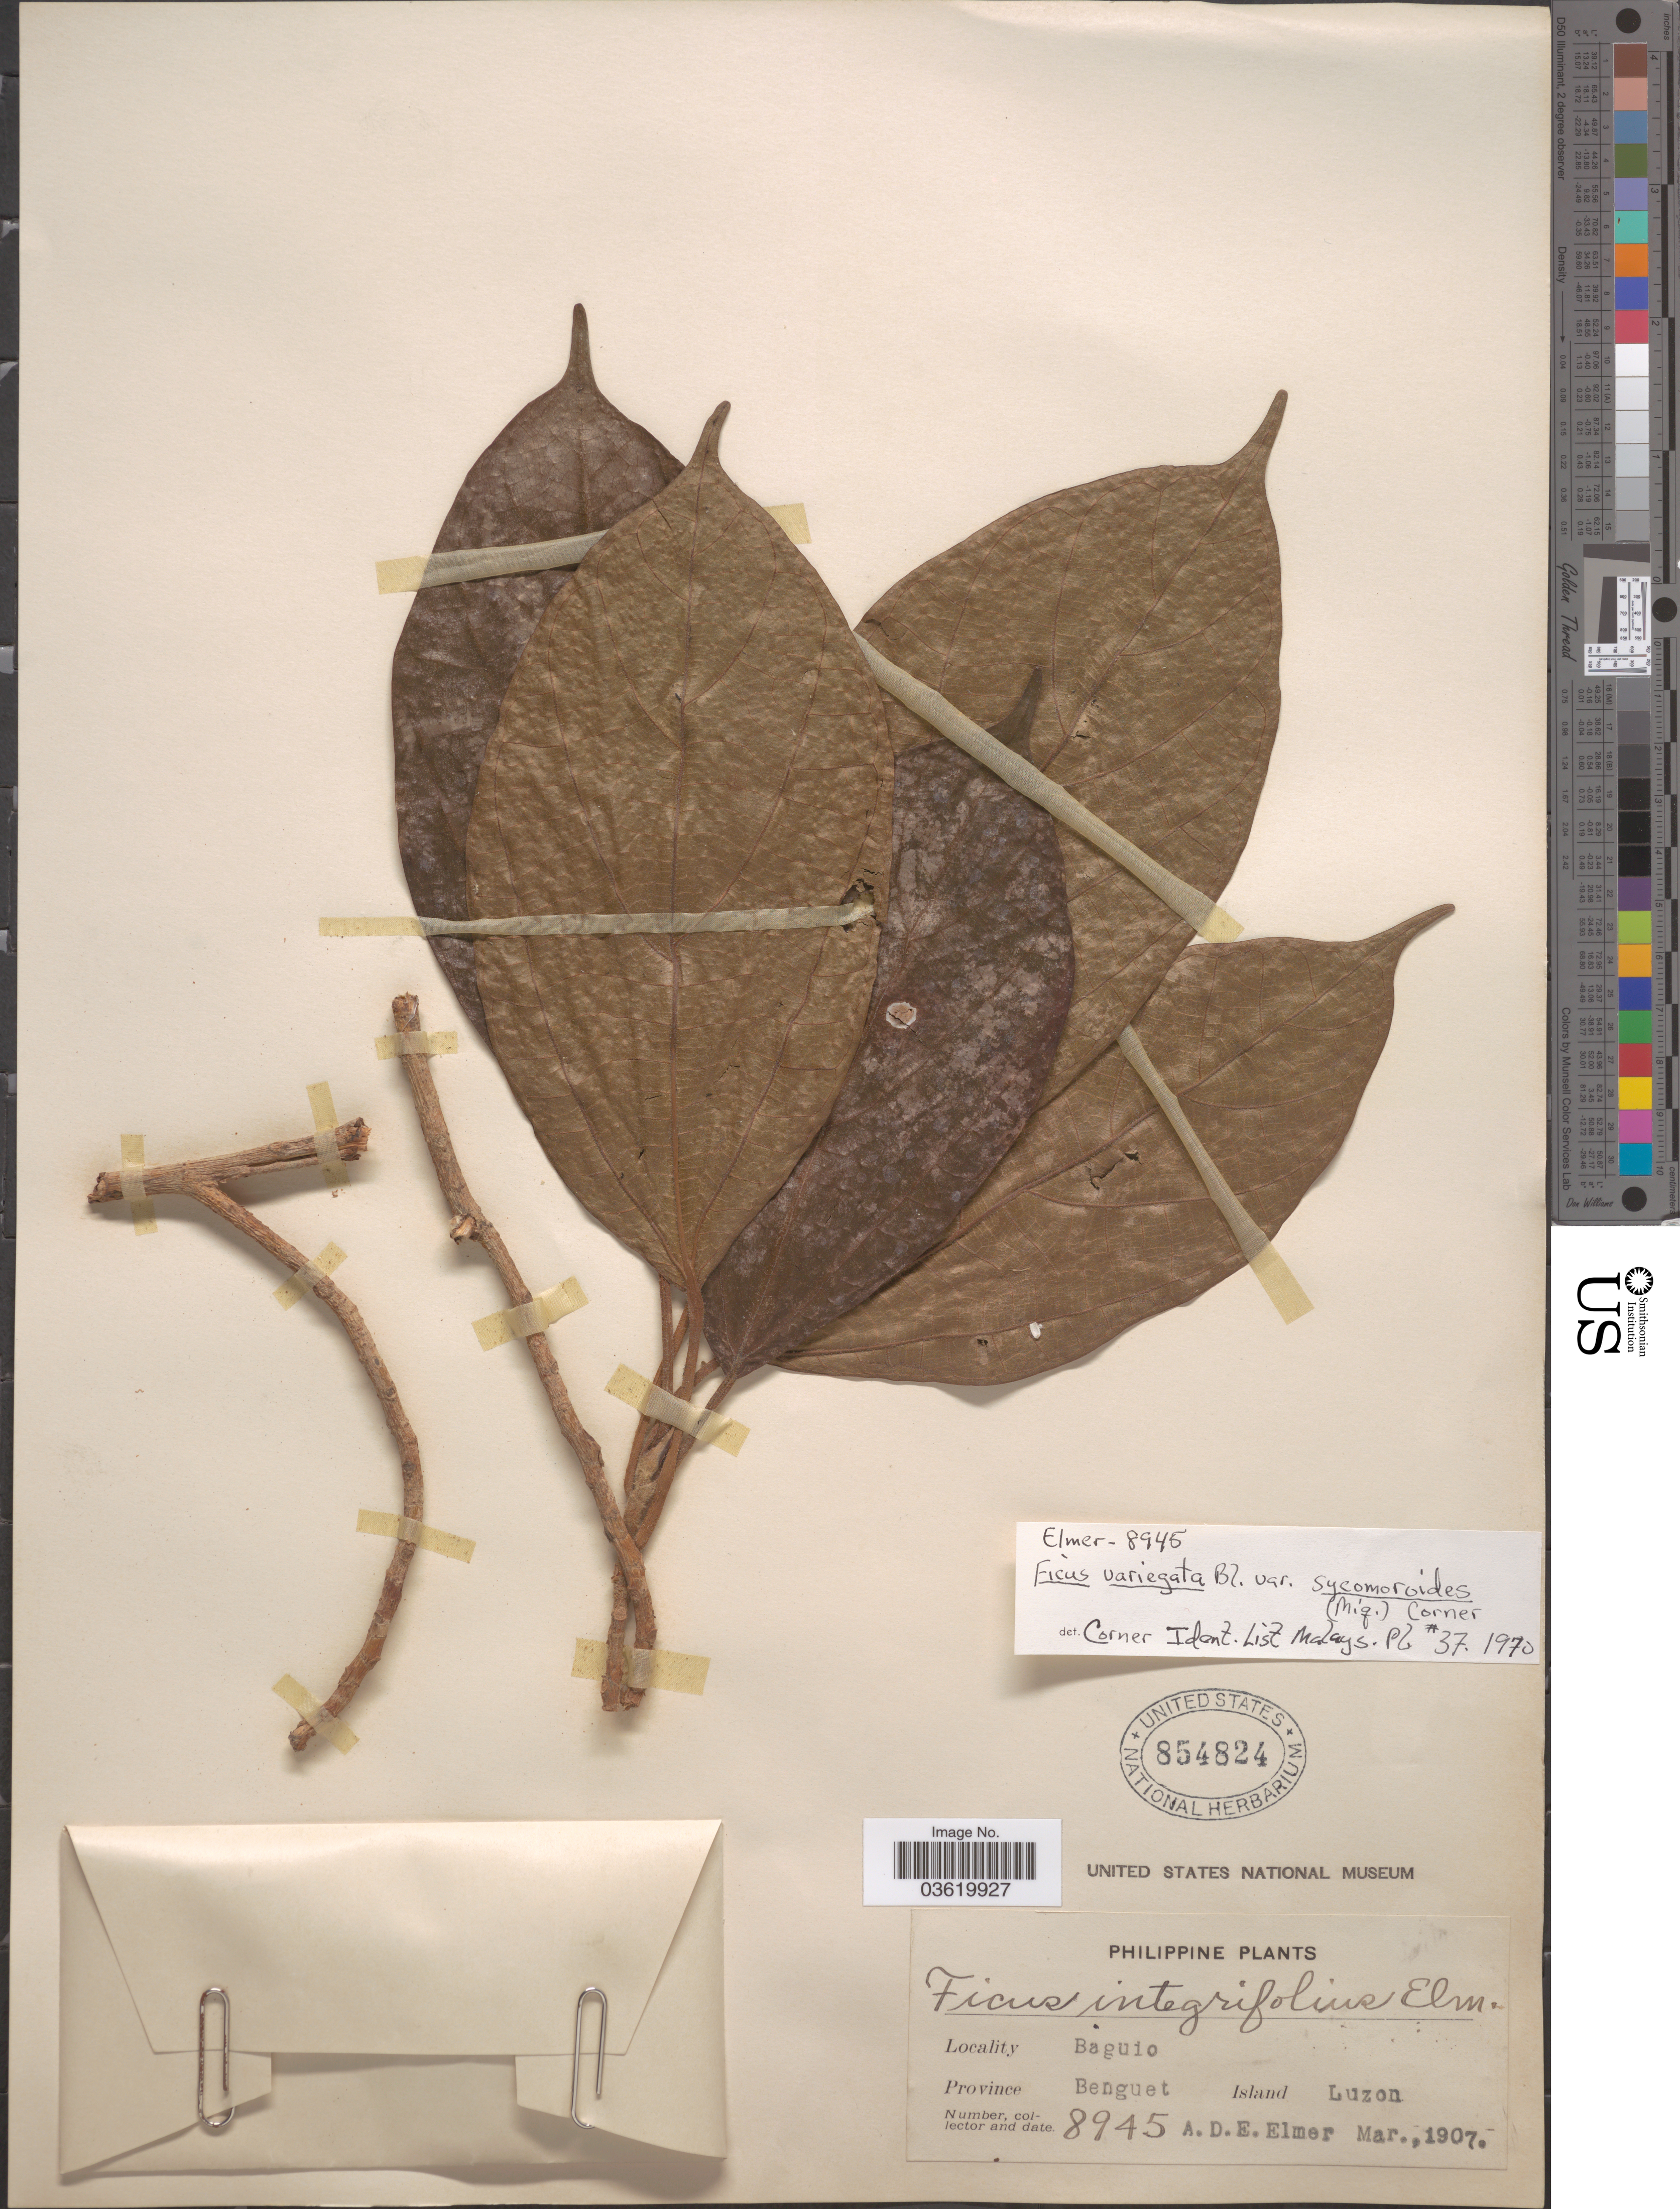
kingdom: Plantae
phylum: Tracheophyta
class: Magnoliopsida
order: Rosales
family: Moraceae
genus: Ficus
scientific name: Ficus variegata var. sycomoroides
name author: (Miq.) Corner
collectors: A. D. E. Elmer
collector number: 8945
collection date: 1907-03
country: Philippines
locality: Baguio. Province Benguet. Island Luzon.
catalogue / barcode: US 854824